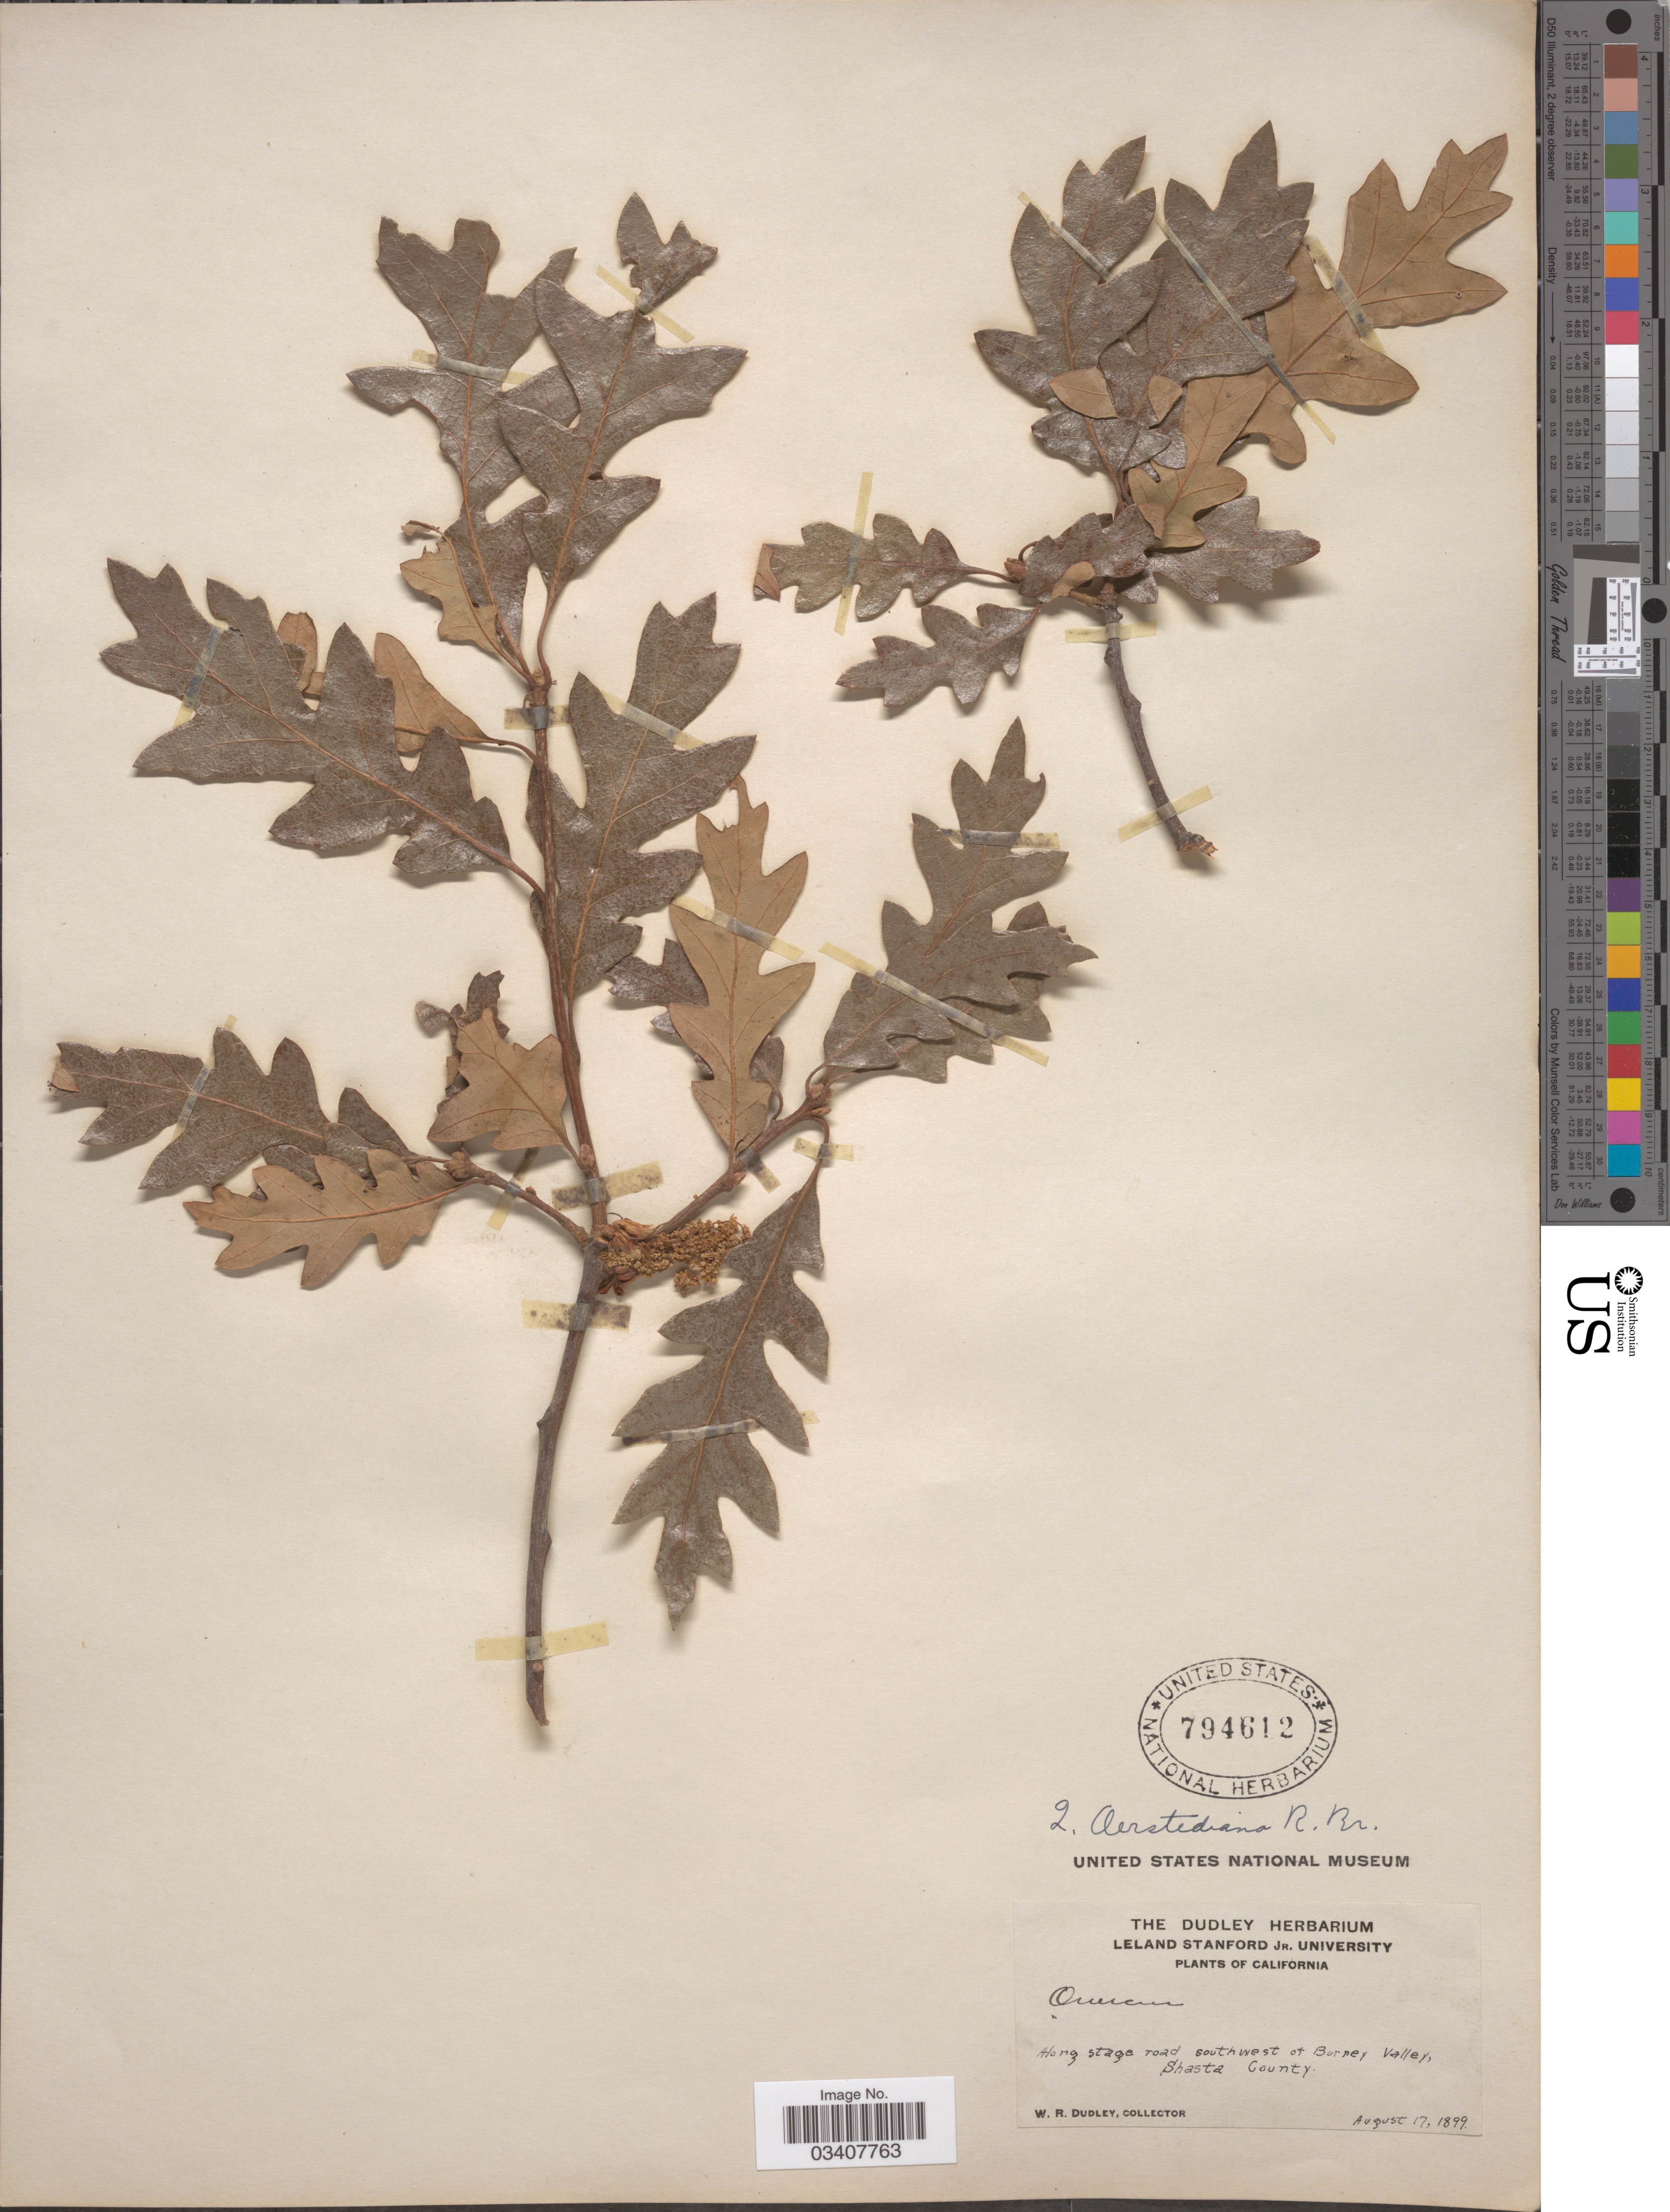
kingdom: Plantae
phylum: Tracheophyta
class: Magnoliopsida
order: Fagales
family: Fagaceae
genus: Quercus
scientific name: Quercus oerstediana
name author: R. Br.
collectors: W. Dudley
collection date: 1899-08-17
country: United States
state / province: California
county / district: Shasta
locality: Along stage road southwest of Burney Valley, Shasta County.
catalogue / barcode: US 794612